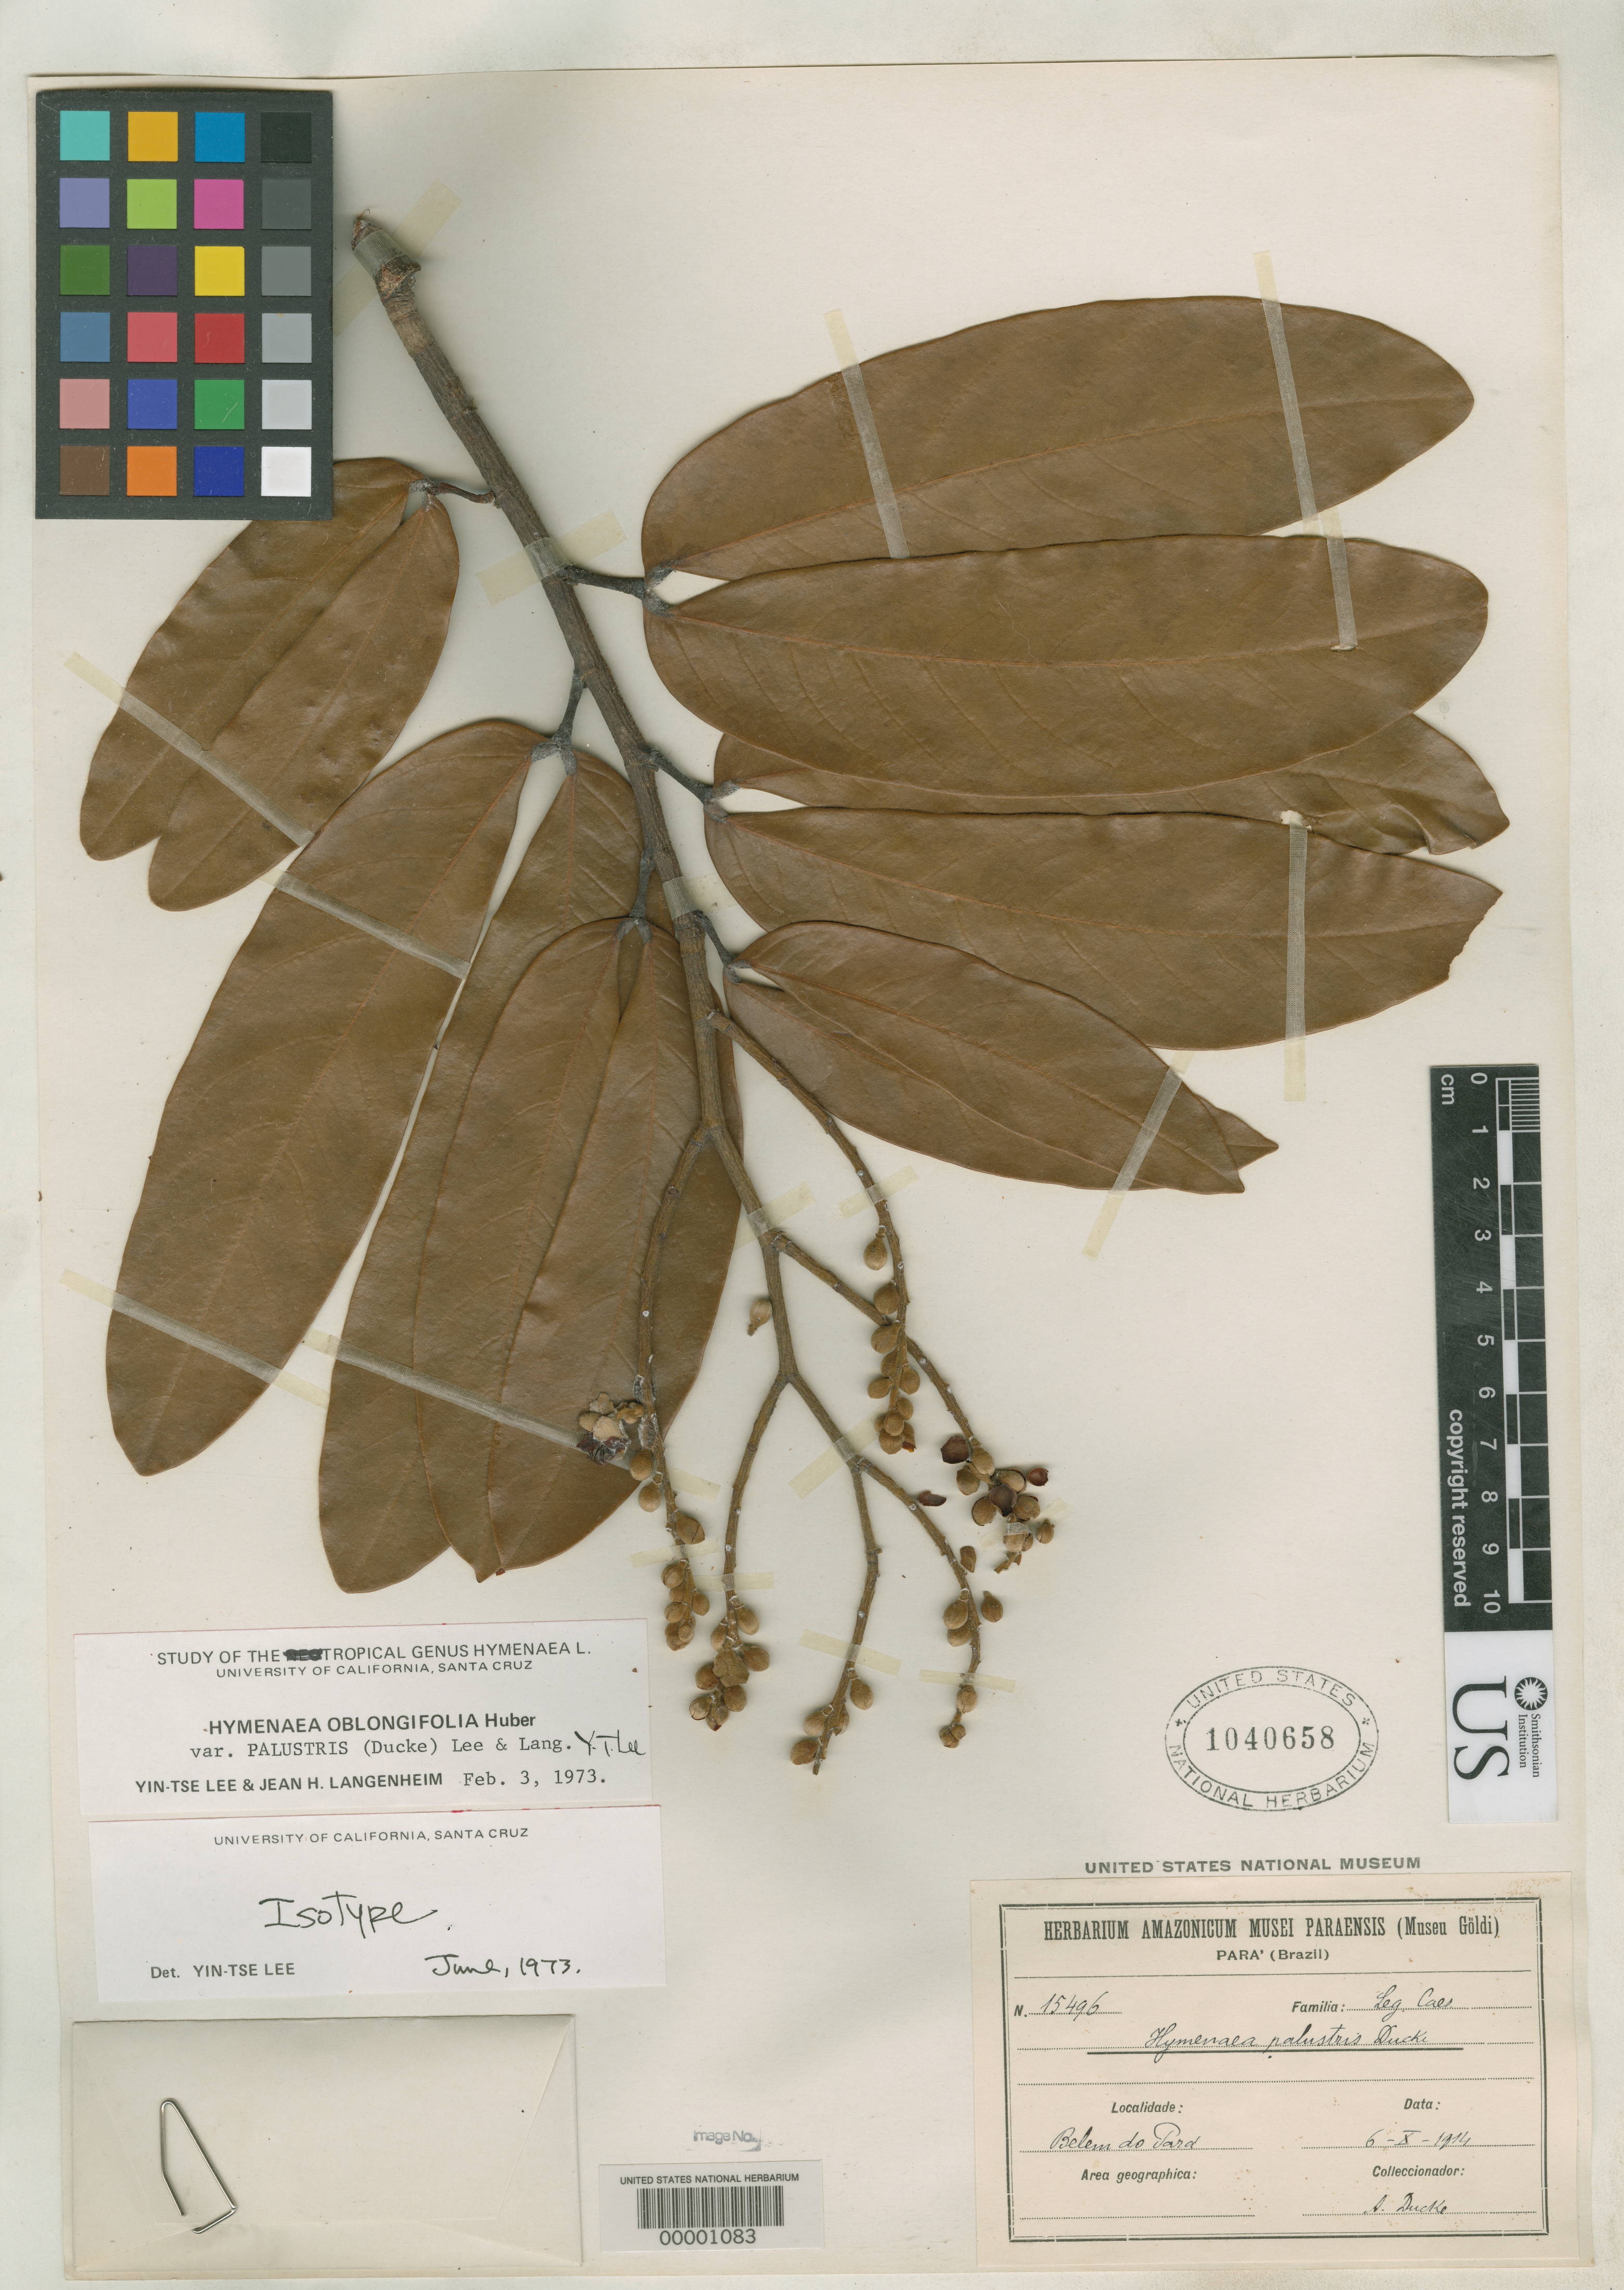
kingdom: Plantae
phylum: Tracheophyta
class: Magnoliopsida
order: Fabales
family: Fabaceae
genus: Hymenaea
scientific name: Hymenaea palustris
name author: Ducke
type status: Isotype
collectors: A. Ducke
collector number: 15496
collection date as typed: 06 Oct 1914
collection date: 1914-10-06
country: Brazil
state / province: Pará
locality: Belem do Para.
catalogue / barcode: US 1040658